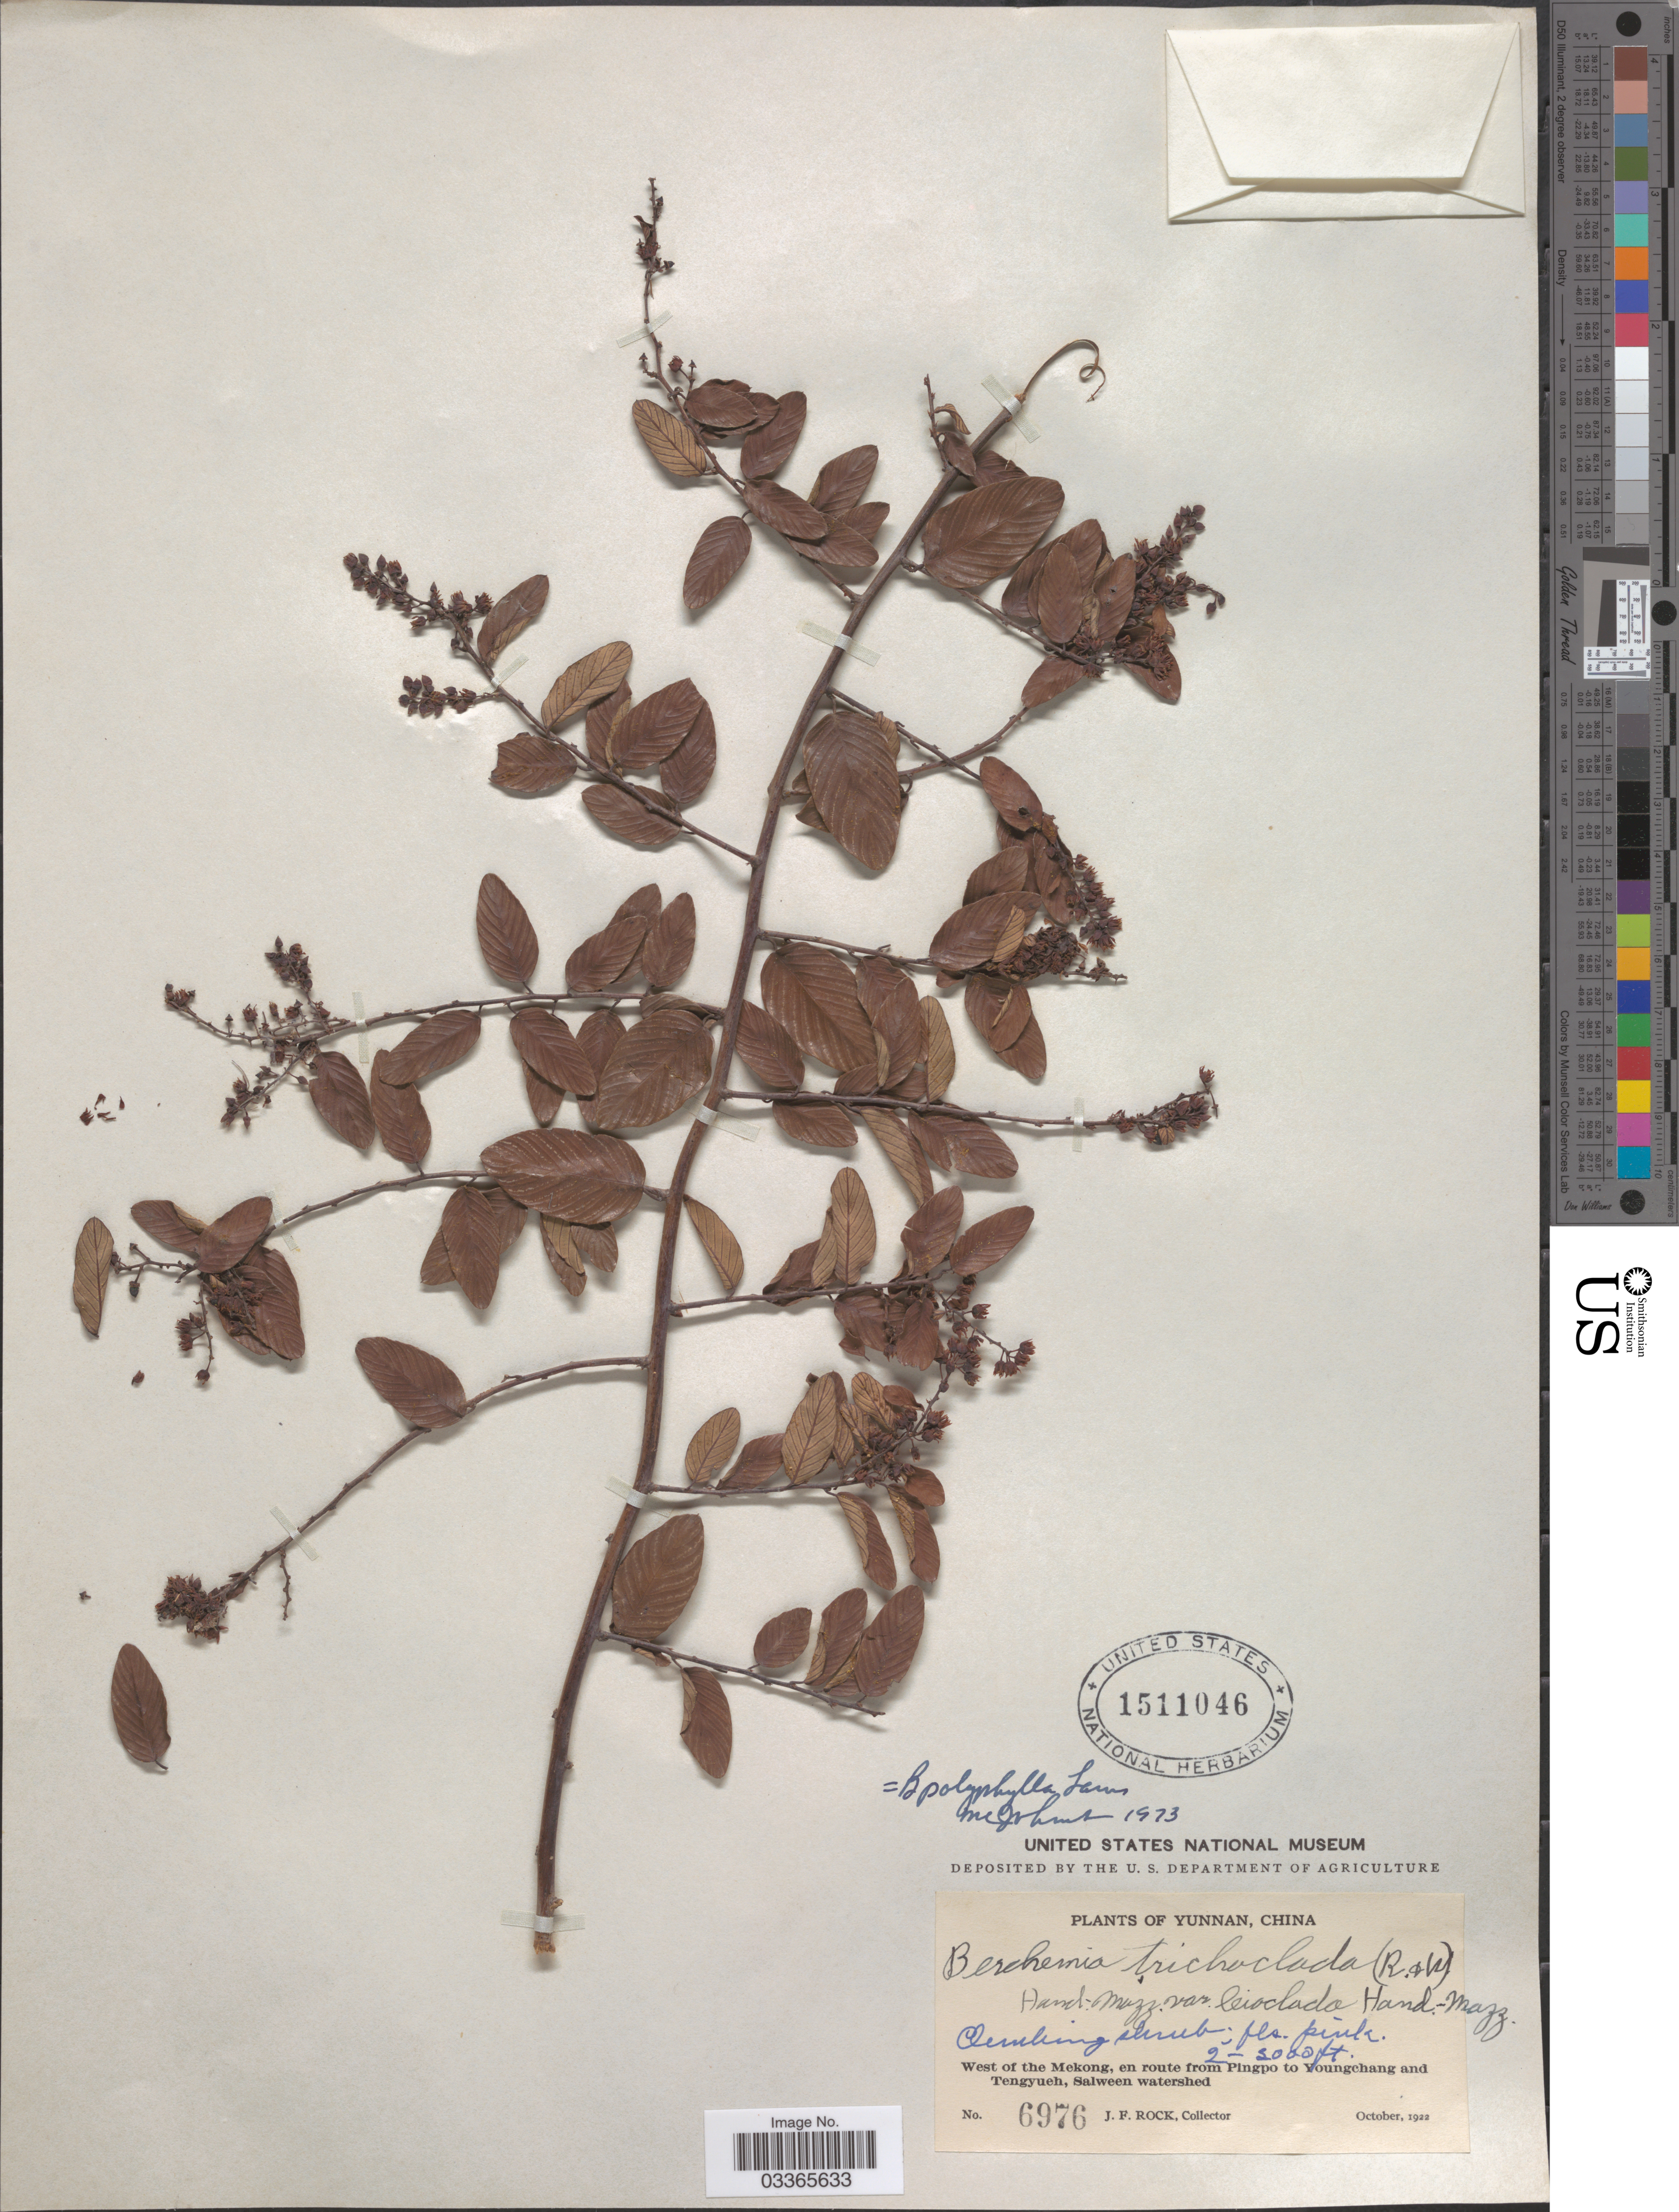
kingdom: Plantae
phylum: Tracheophyta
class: Magnoliopsida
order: Rosales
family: Rhamnaceae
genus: Berchemia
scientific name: Berchemia polyphylla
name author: Wall. ex M.A. Lawson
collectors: J. Rock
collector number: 6976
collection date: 1922-10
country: China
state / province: Yunnan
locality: West of the Mekong, en route from Pingo to Youngchang and Tengyueh, Salween watershed.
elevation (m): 610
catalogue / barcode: US 1511046